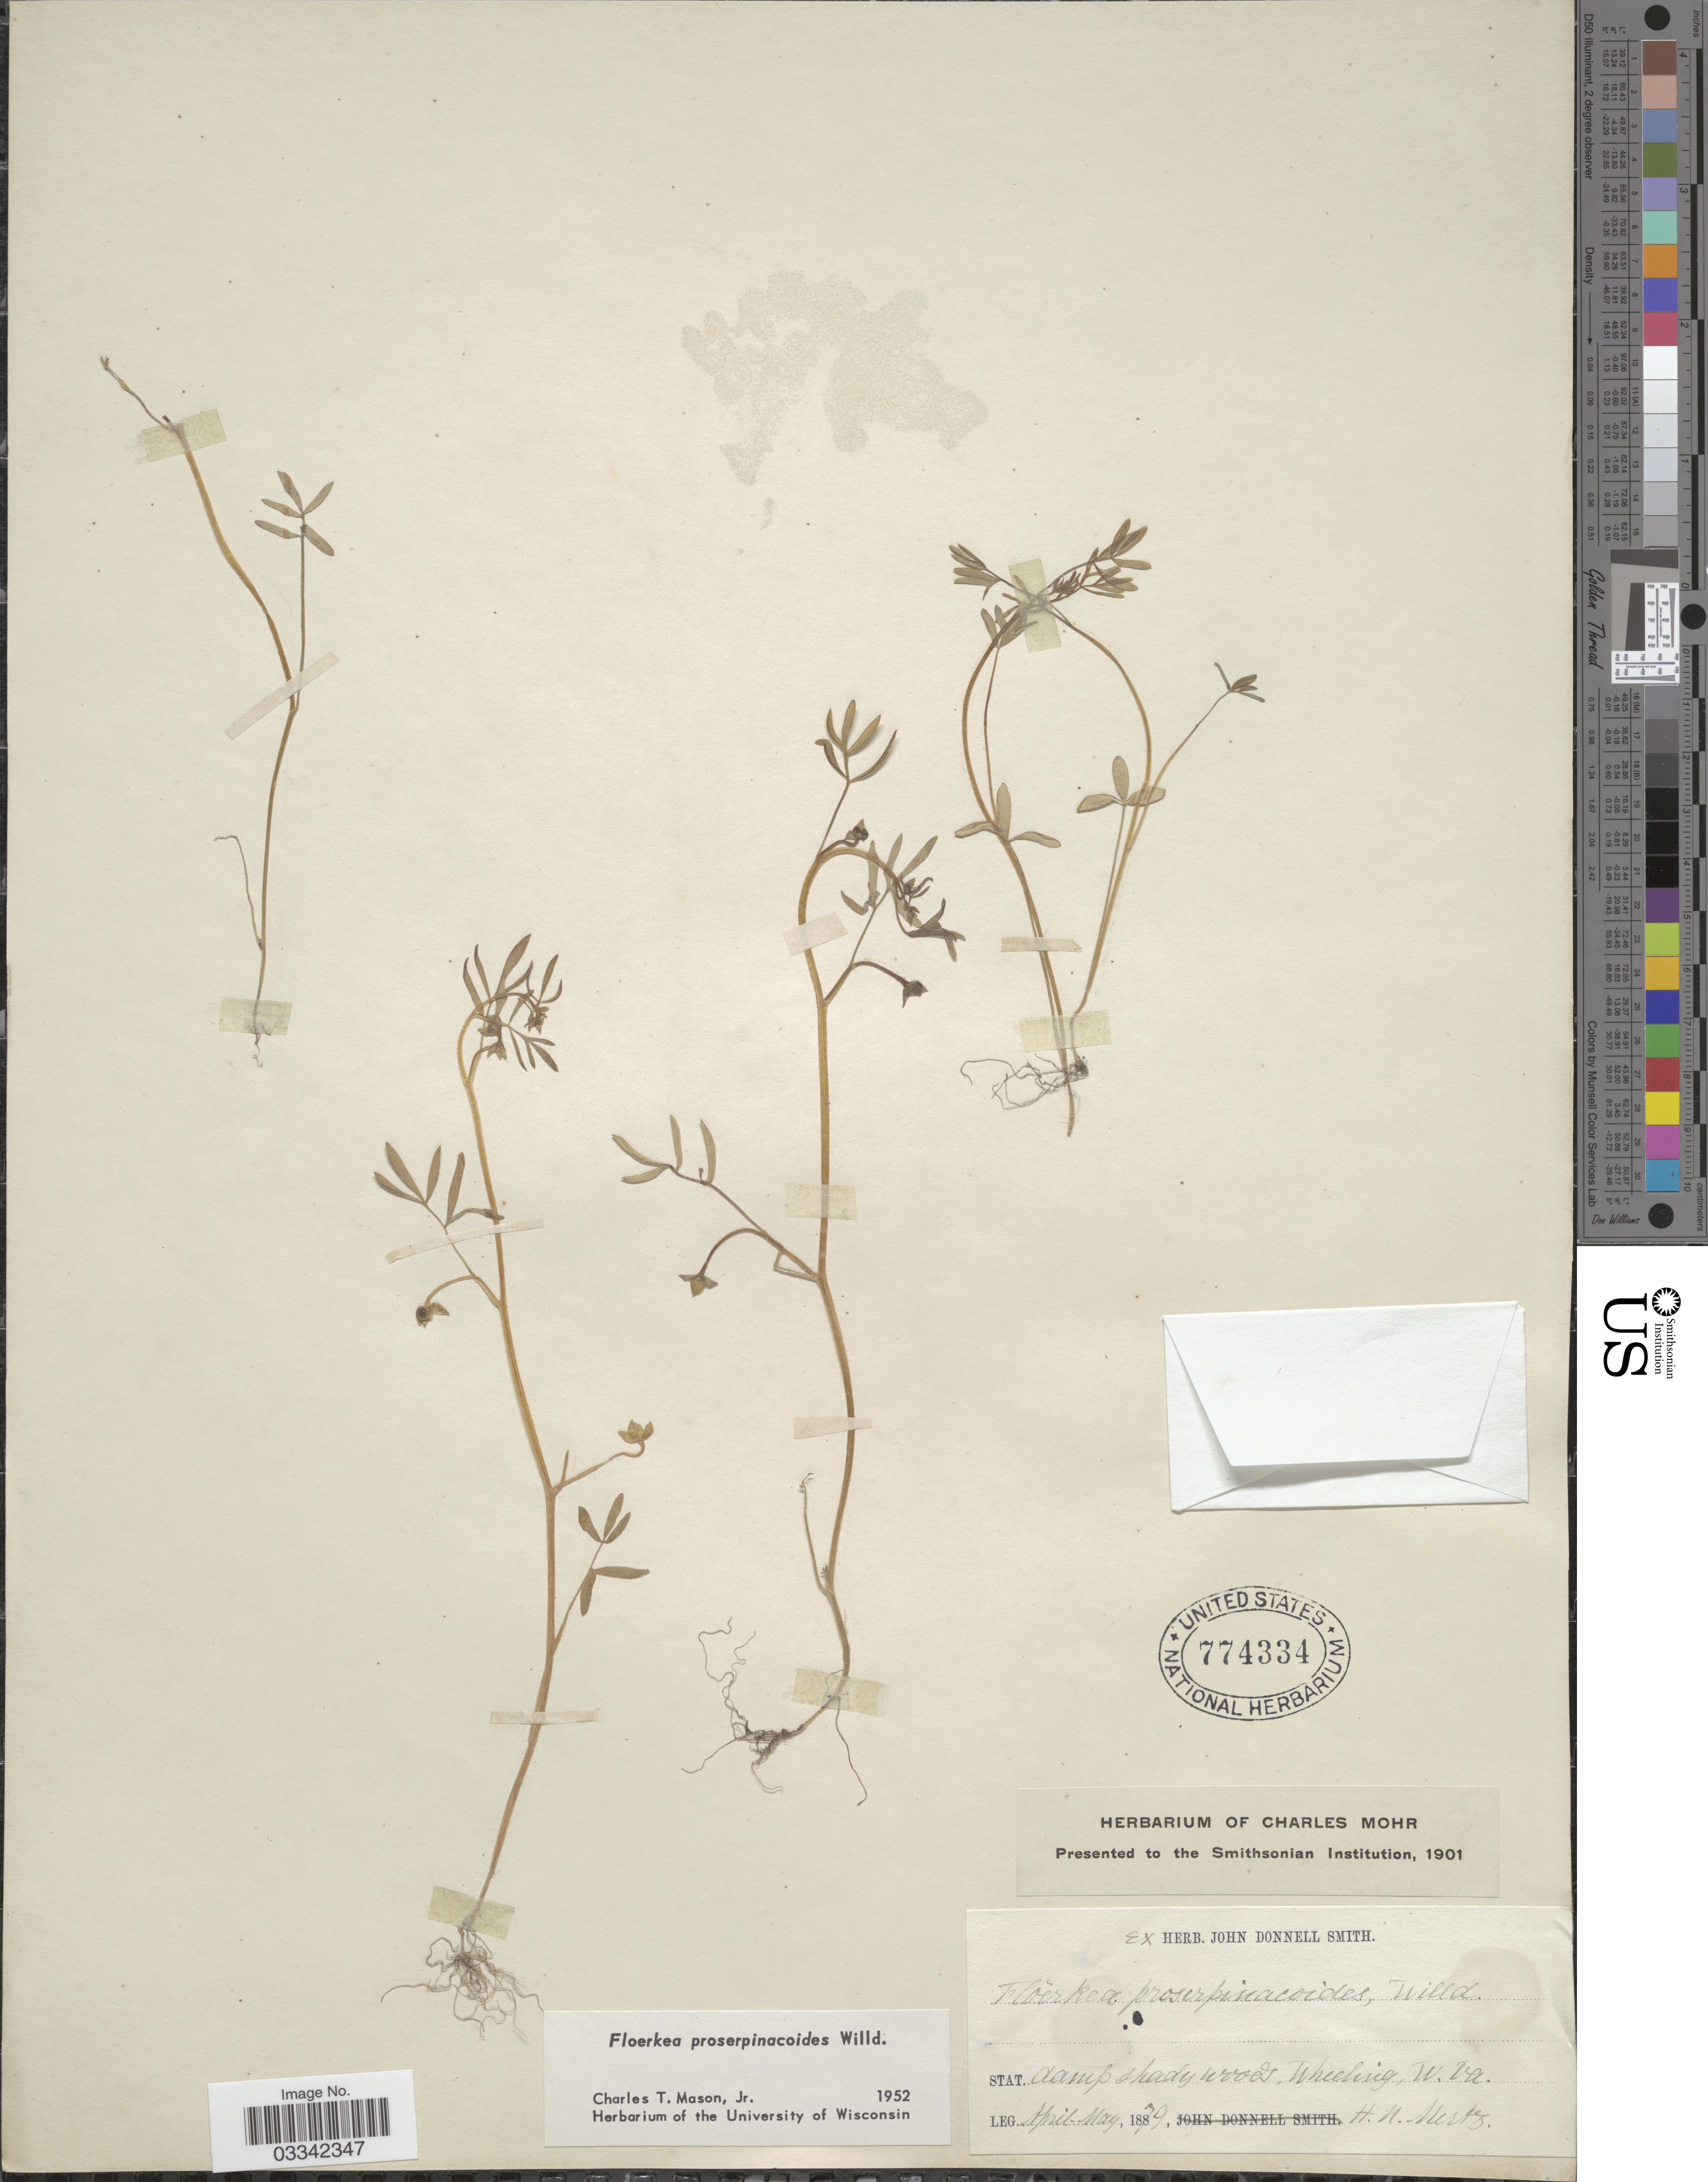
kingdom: Plantae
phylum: Tracheophyta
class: Magnoliopsida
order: Brassicales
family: Limnanthaceae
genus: Floerkea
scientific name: Floerkea proserpinacoides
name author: Willd.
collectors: H. Mertz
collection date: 1879-04/1879-05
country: United States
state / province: West Virginia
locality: Stat. damp shady woods. Wheeling.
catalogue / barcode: US 774334